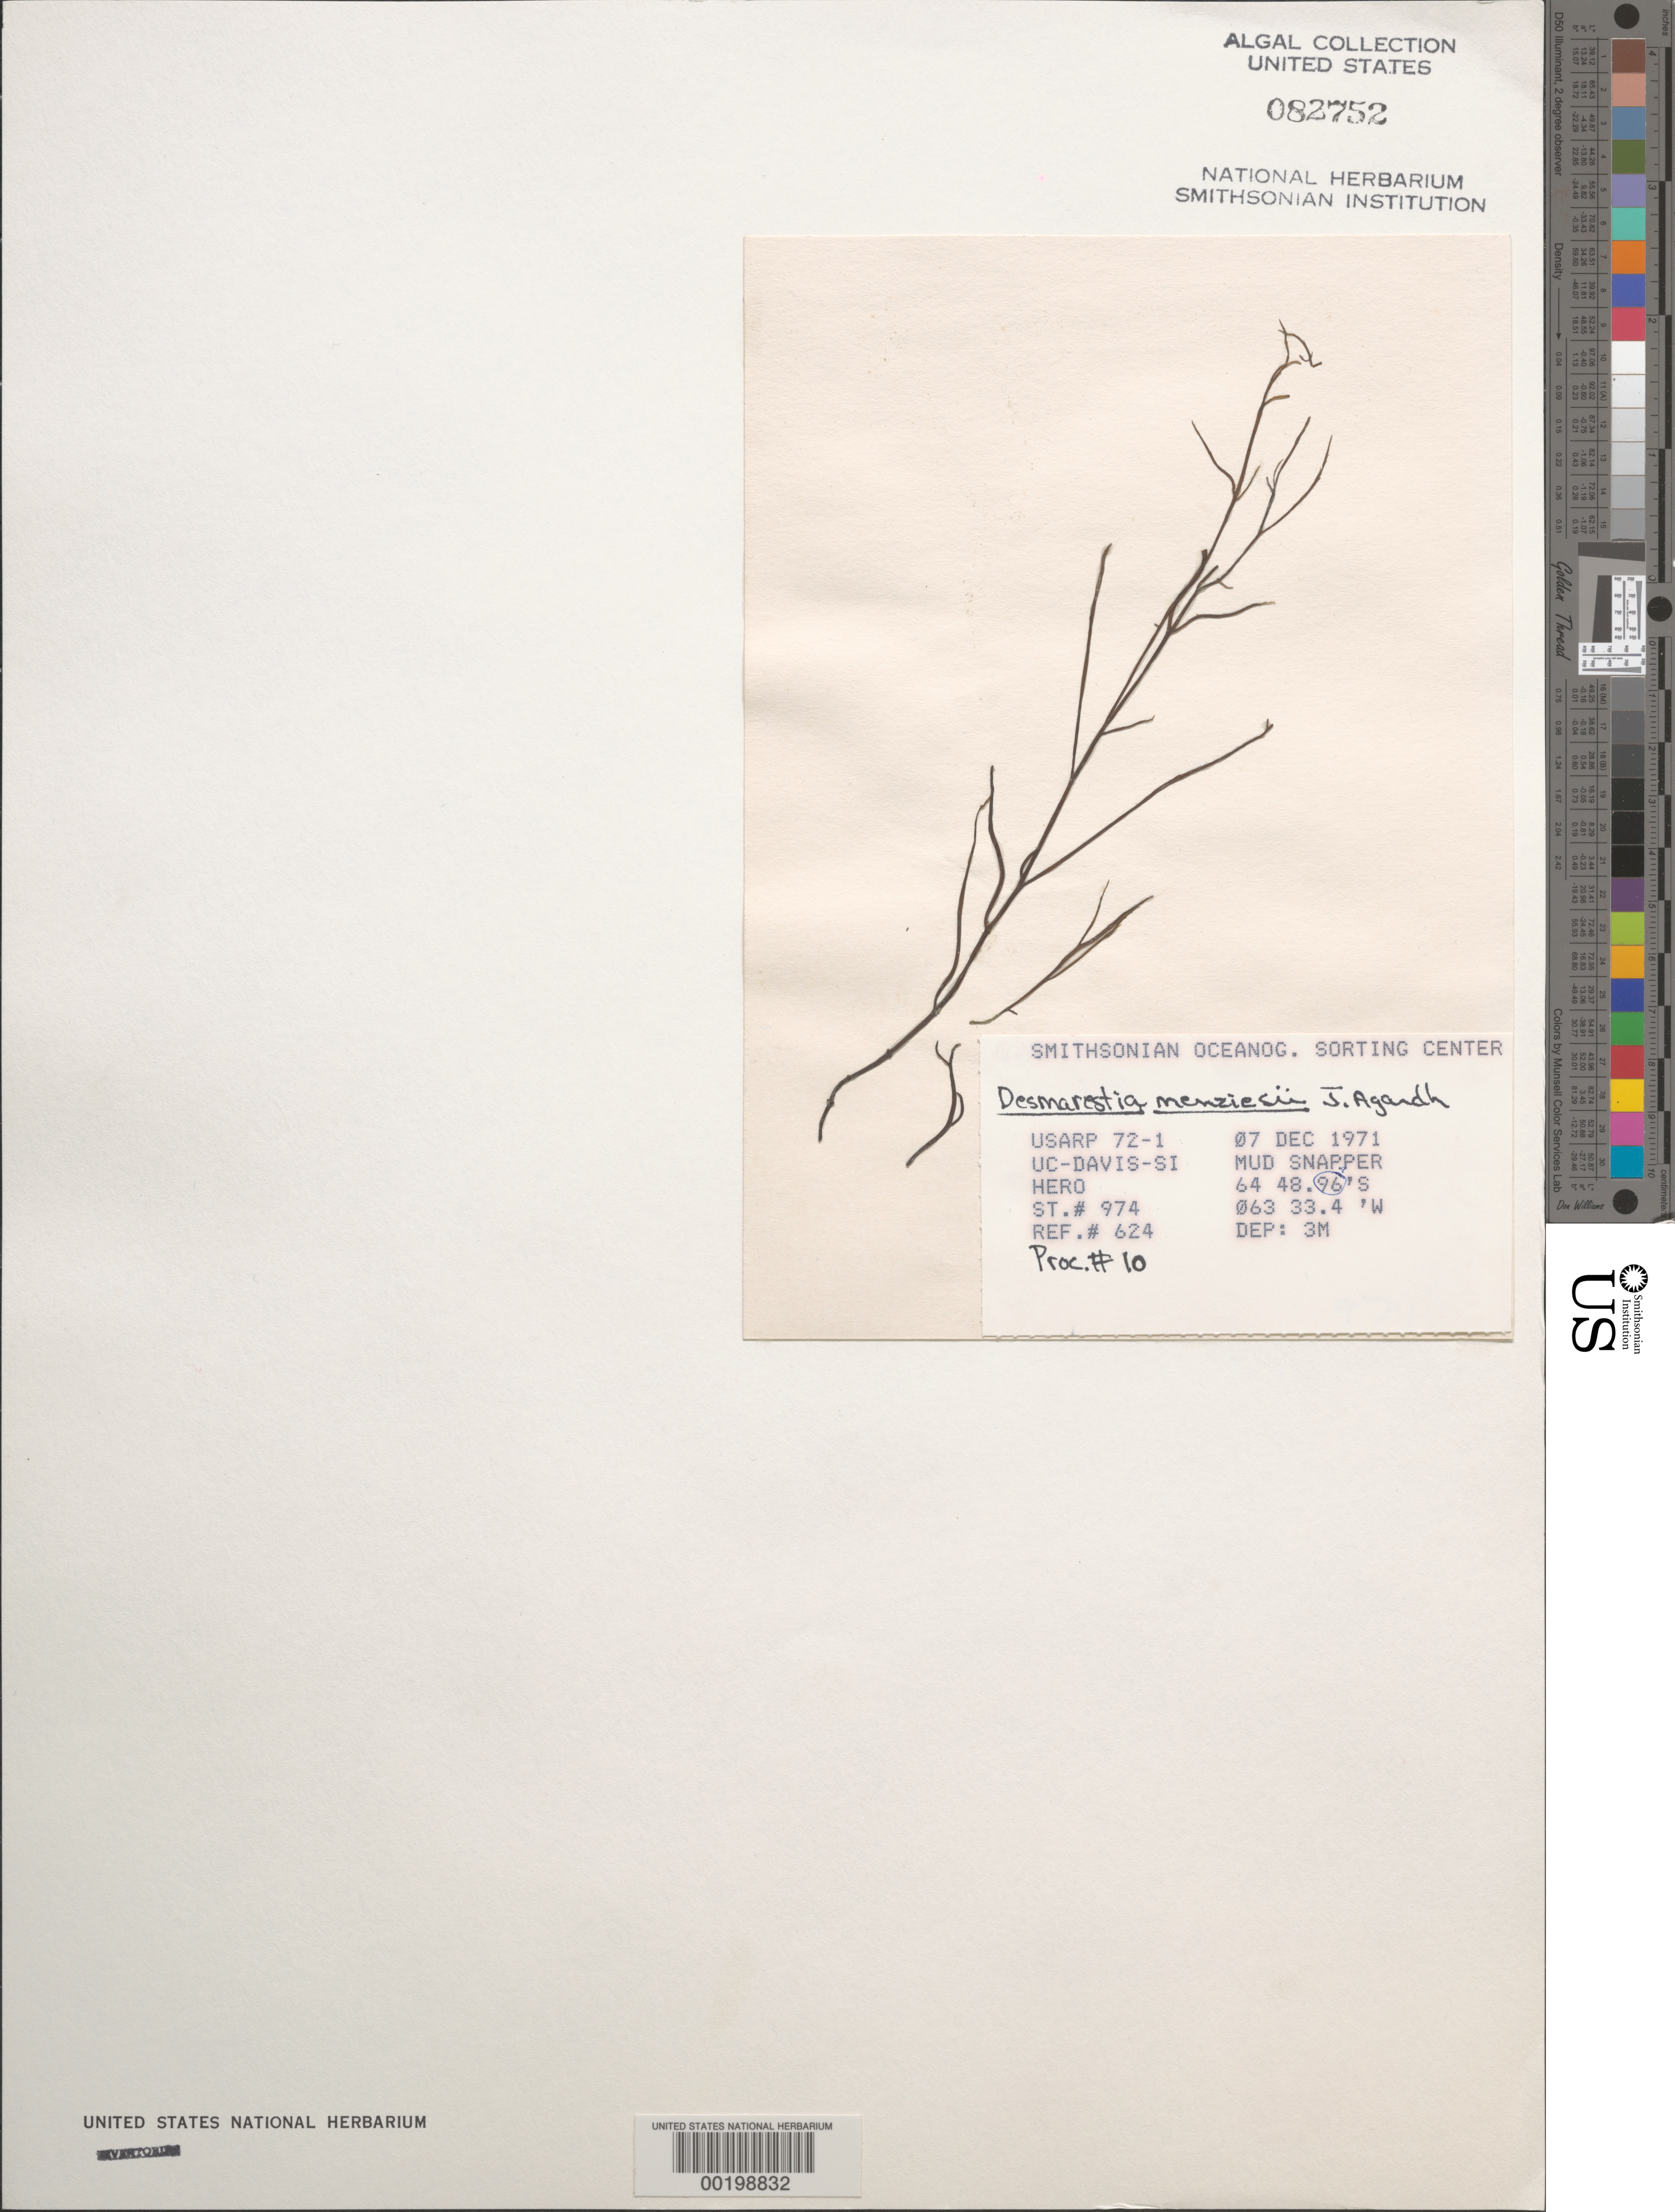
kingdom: Chromista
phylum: Ochrophyta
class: Phaeophyceae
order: Desmarestiales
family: Desmarestiaceae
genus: Desmarestia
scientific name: Desmarestia menziesii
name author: J. Agardh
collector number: Station 974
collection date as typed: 07 Dec 1971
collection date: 1971-12-07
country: Antarctica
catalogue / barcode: US 82752